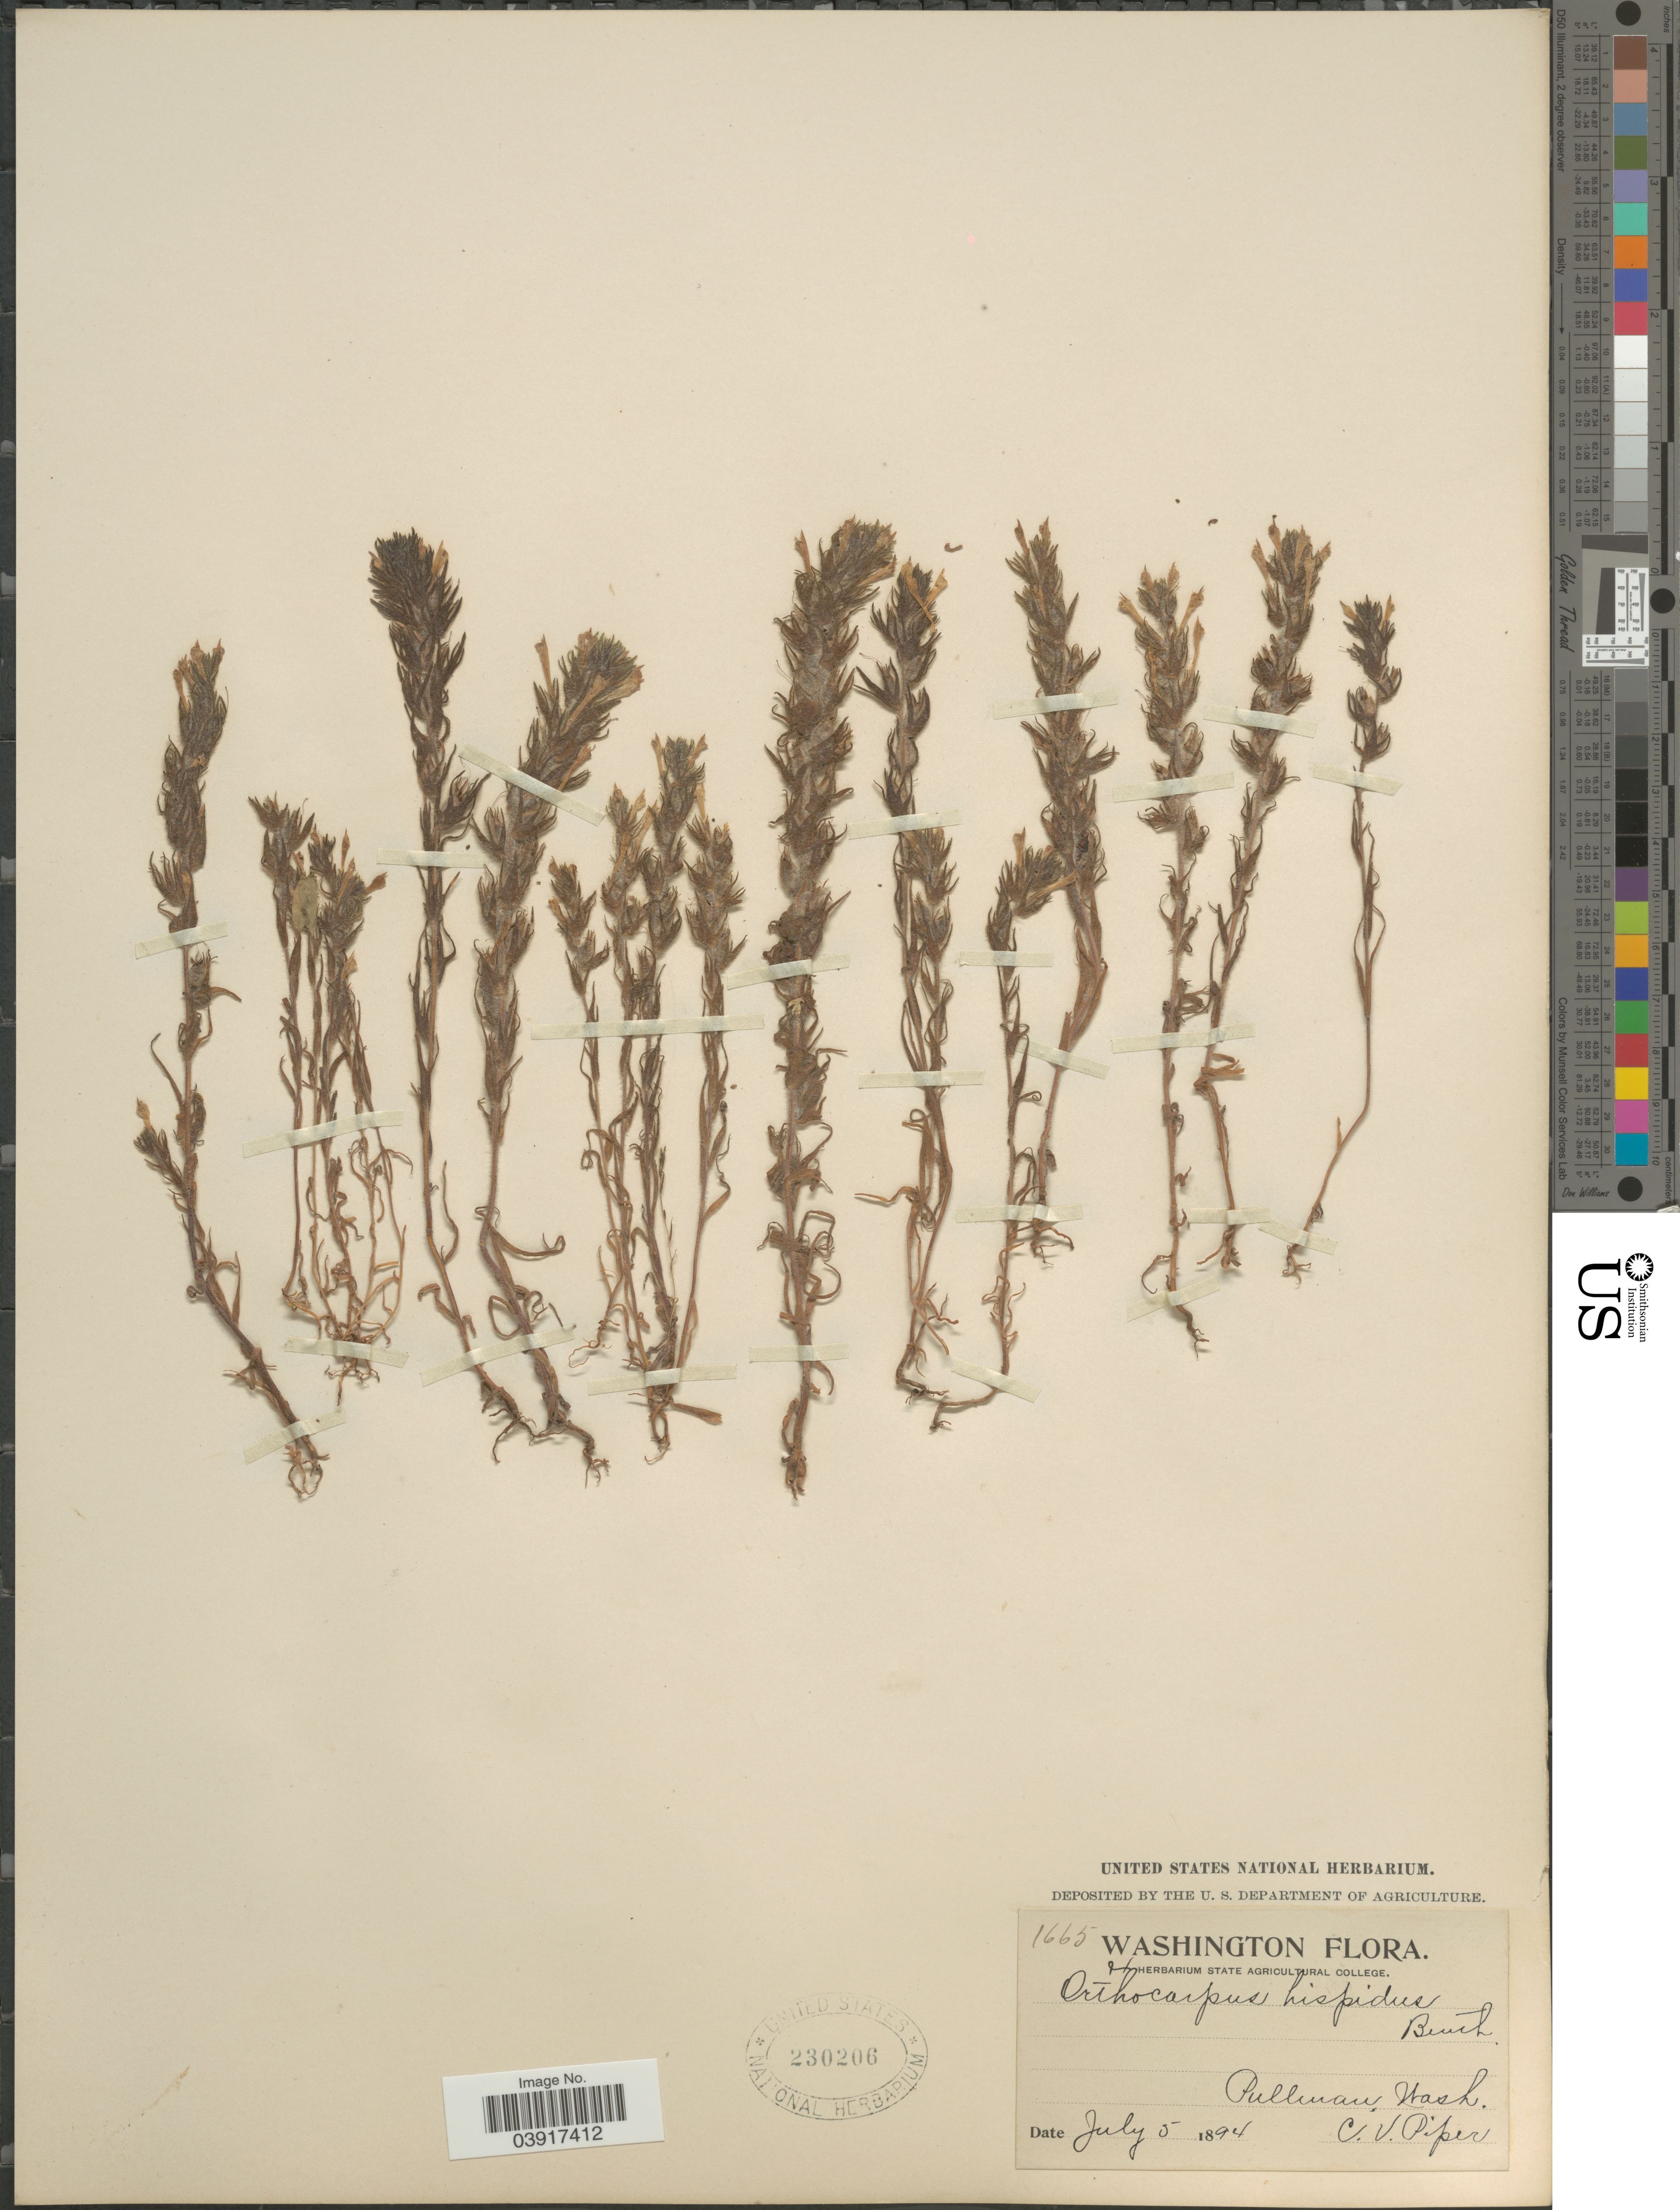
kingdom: Plantae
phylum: Tracheophyta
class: Magnoliopsida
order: Lamiales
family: Orobanchaceae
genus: Orthocarpus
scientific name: Orthocarpus hispidus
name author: Benth.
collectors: C. V. Piper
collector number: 1665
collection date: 1894-07-05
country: United States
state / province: Washington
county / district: Whitman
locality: Pullman.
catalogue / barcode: US 230206